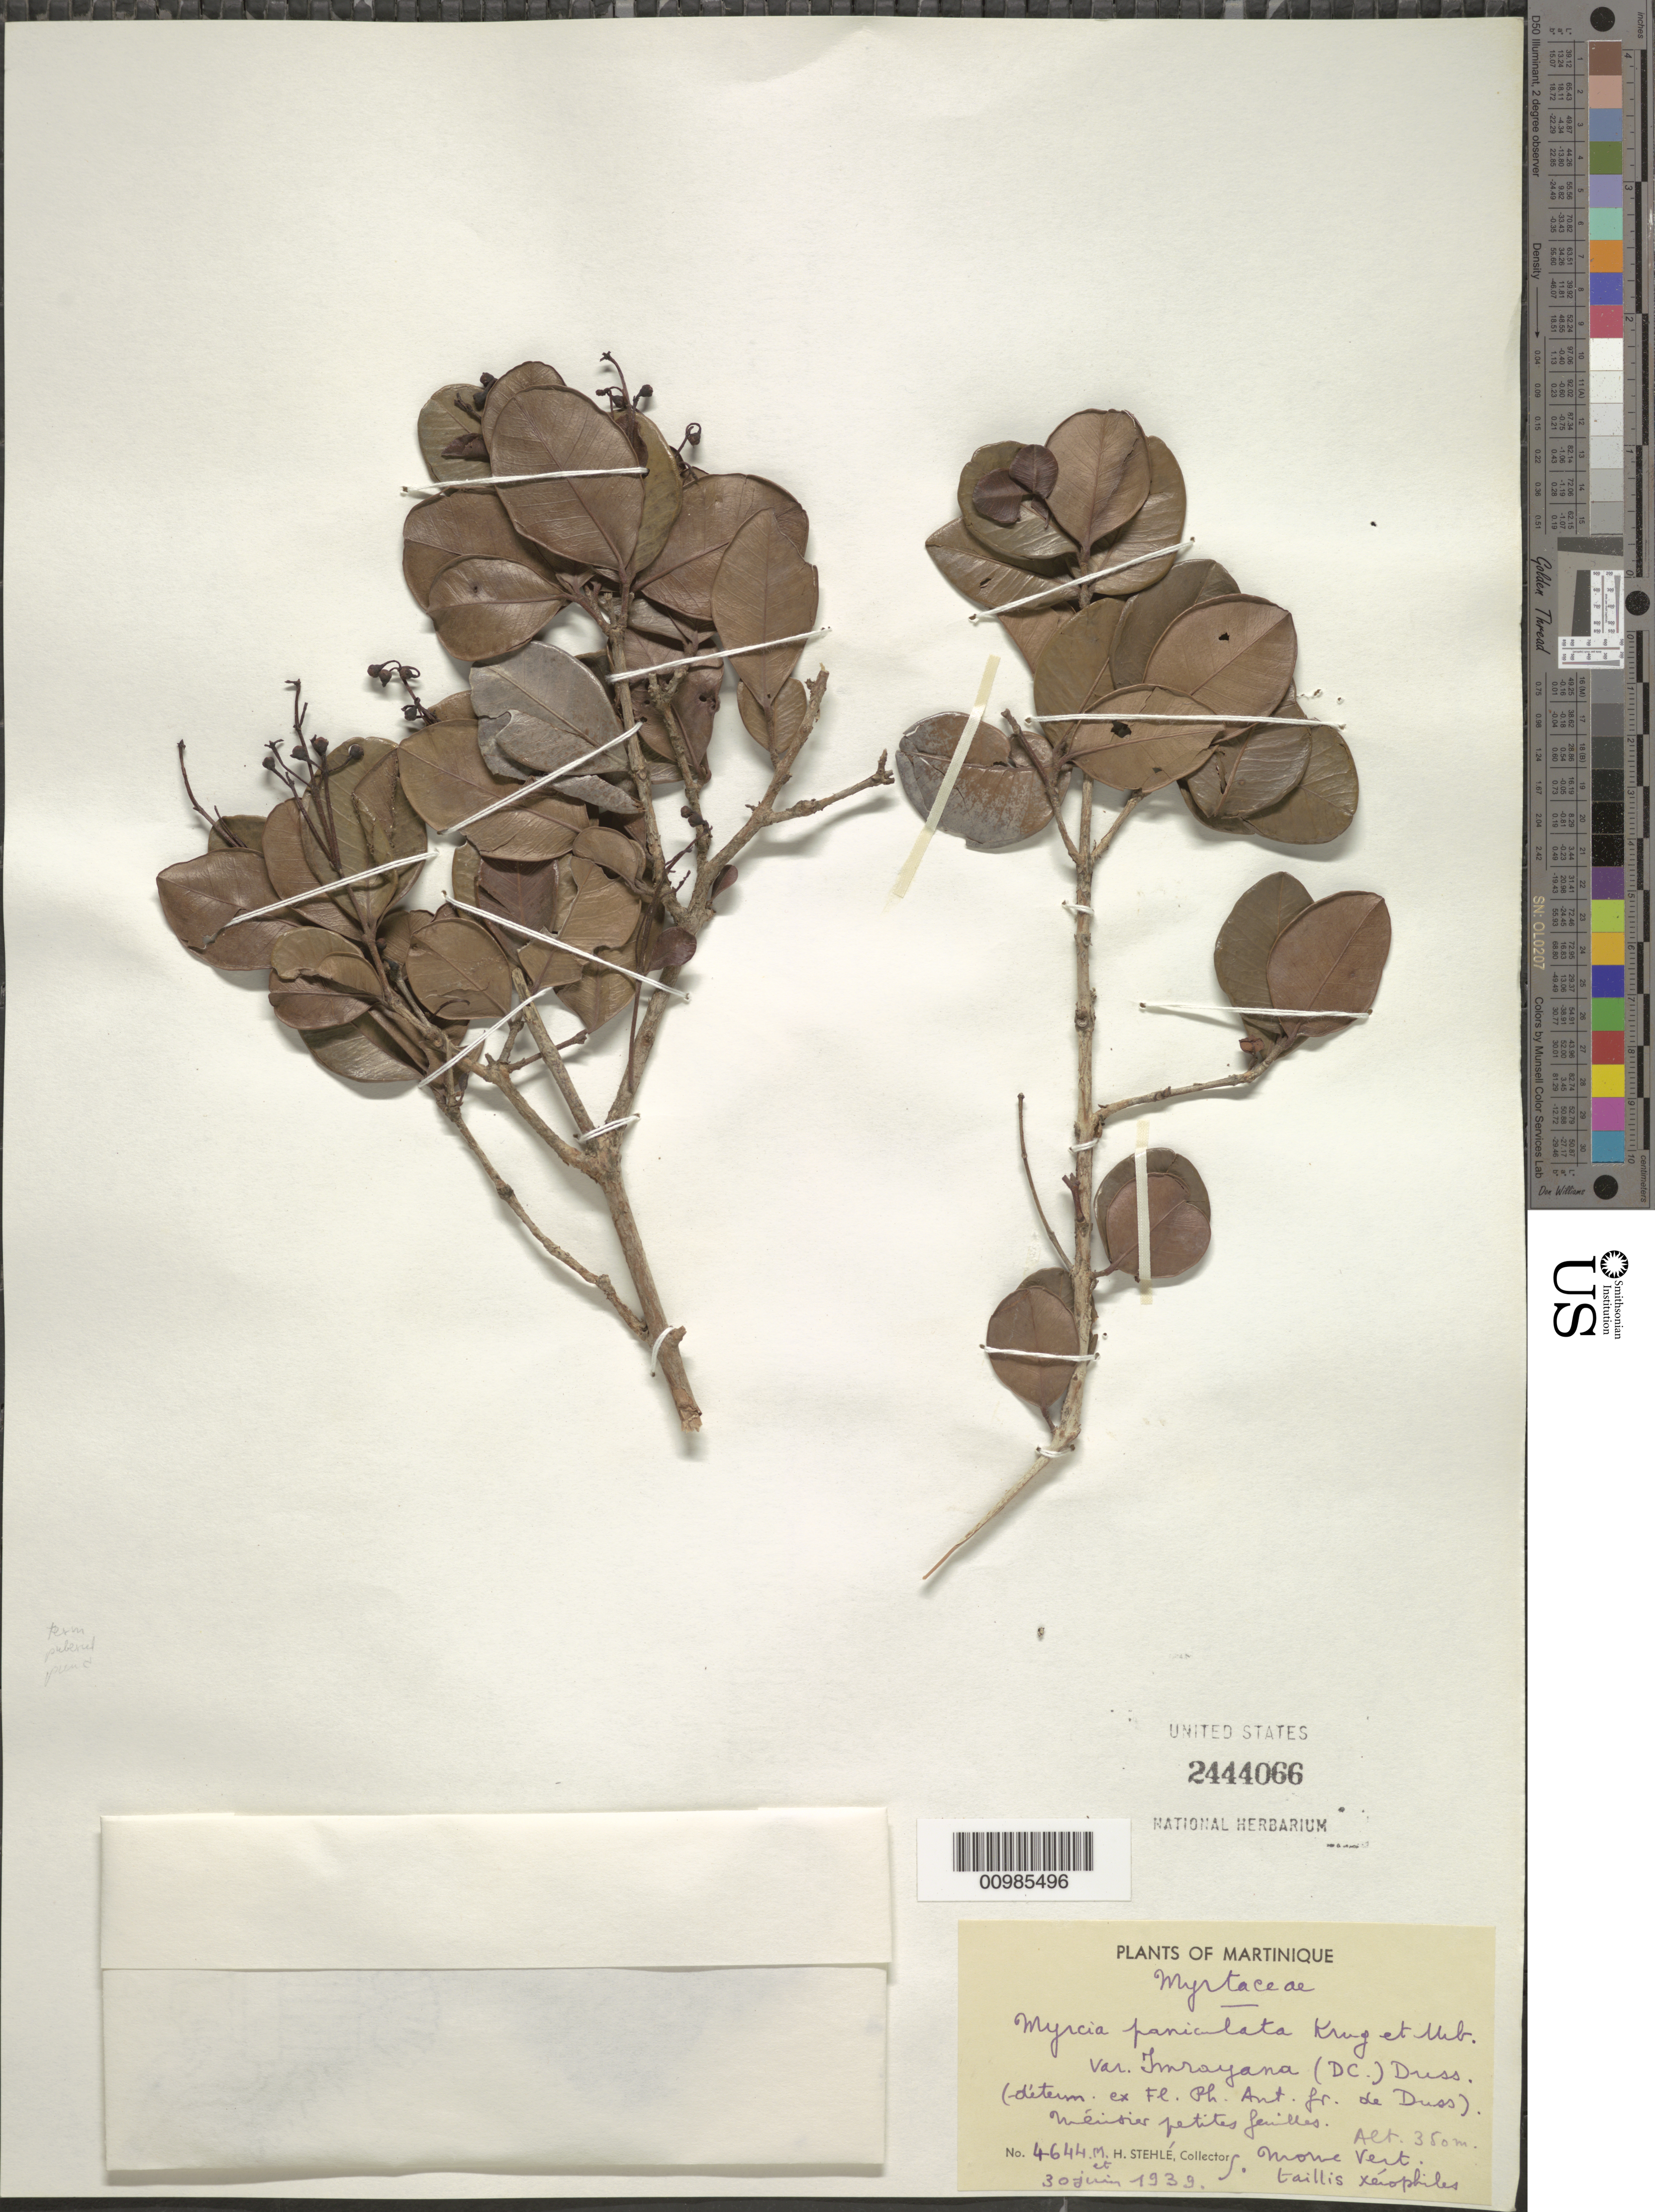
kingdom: Plantae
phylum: Tracheophyta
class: Magnoliopsida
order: Myrtales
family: Myrtaceae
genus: Myrcia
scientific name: Myrcia citrifolia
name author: (Aubl.) Urb.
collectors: H. Stehlé & M. Stehlé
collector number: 4644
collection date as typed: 30 Jun 1939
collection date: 1939-06-30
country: Martinique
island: Martinique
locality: Morne Vert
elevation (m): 350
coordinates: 0 N, 0 E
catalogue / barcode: US 2444066